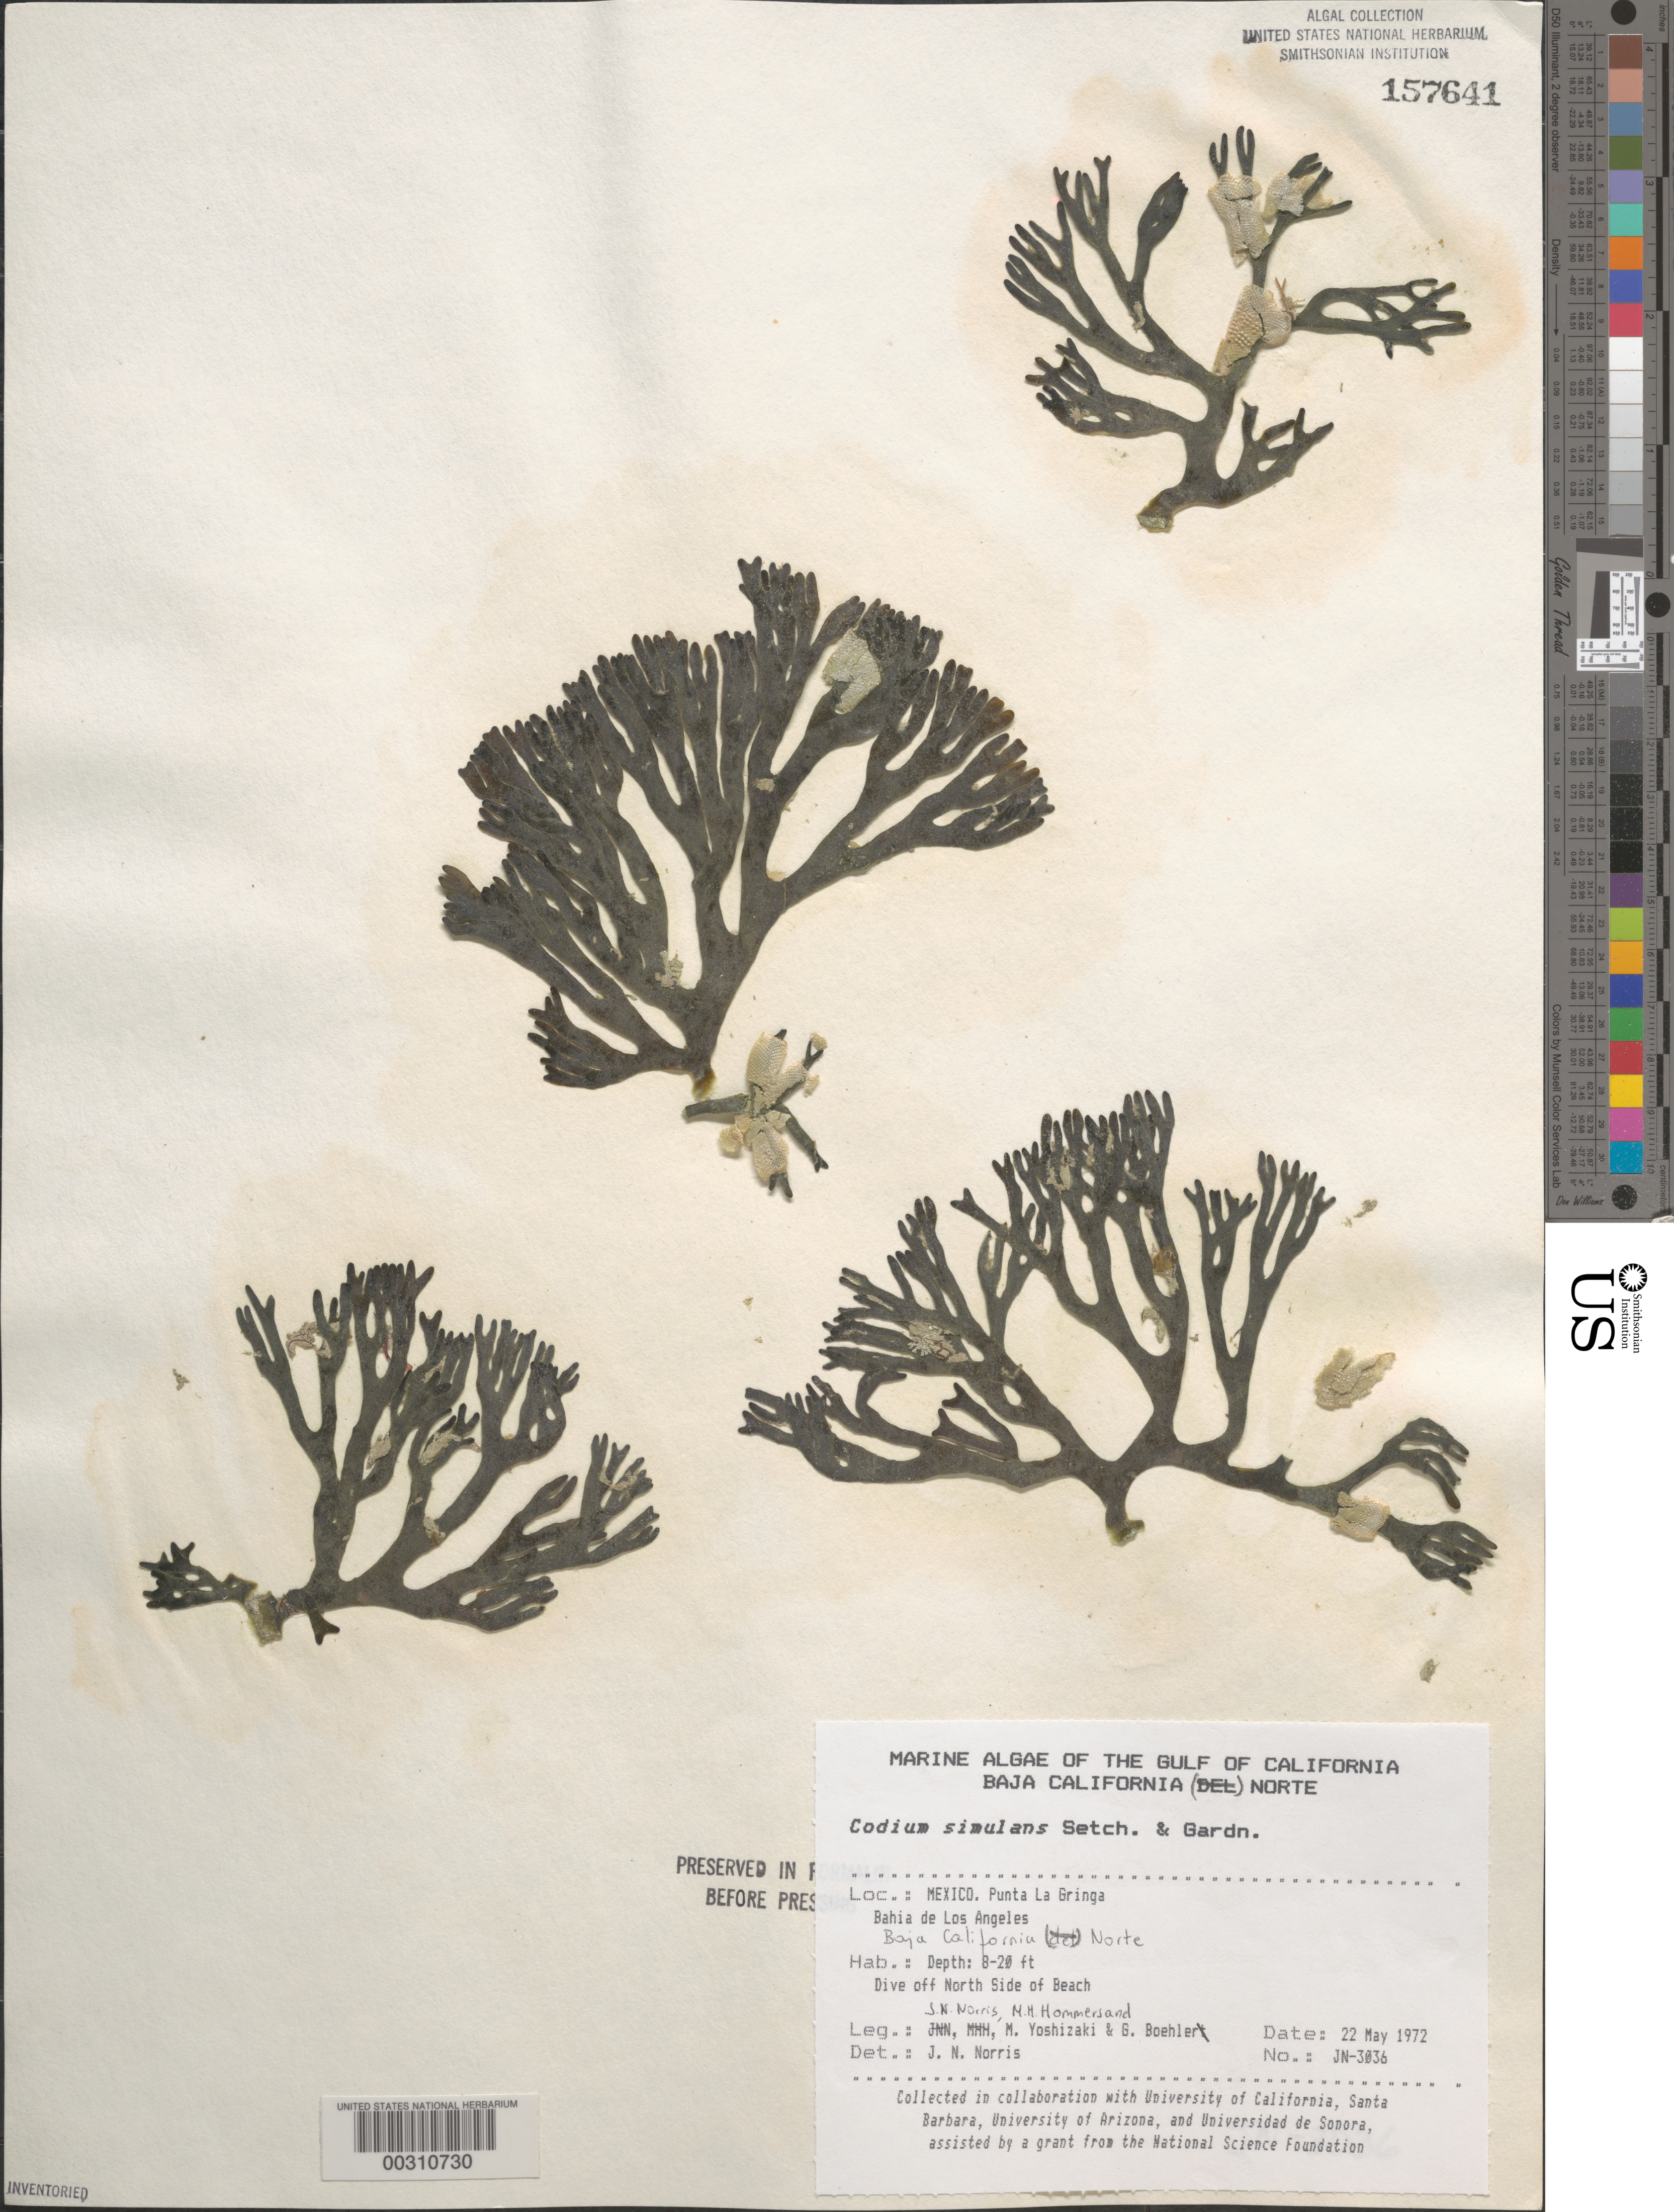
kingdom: Plantae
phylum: Chlorophyta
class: Ulvophyceae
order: Bryopsidales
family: Codiaceae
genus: Codium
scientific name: Codium simulans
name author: Setch. & N.L. Gardner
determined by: Norris, James N.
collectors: J. N. Norris, M. H. Hommersand, M. Yoshizaki & G. Boehlert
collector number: JN-3036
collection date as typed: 22 May 1972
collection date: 1972-05-22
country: Mexico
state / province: Baja California Norte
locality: Punta La Gringa, Bahia de los Angeles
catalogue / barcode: US 157641